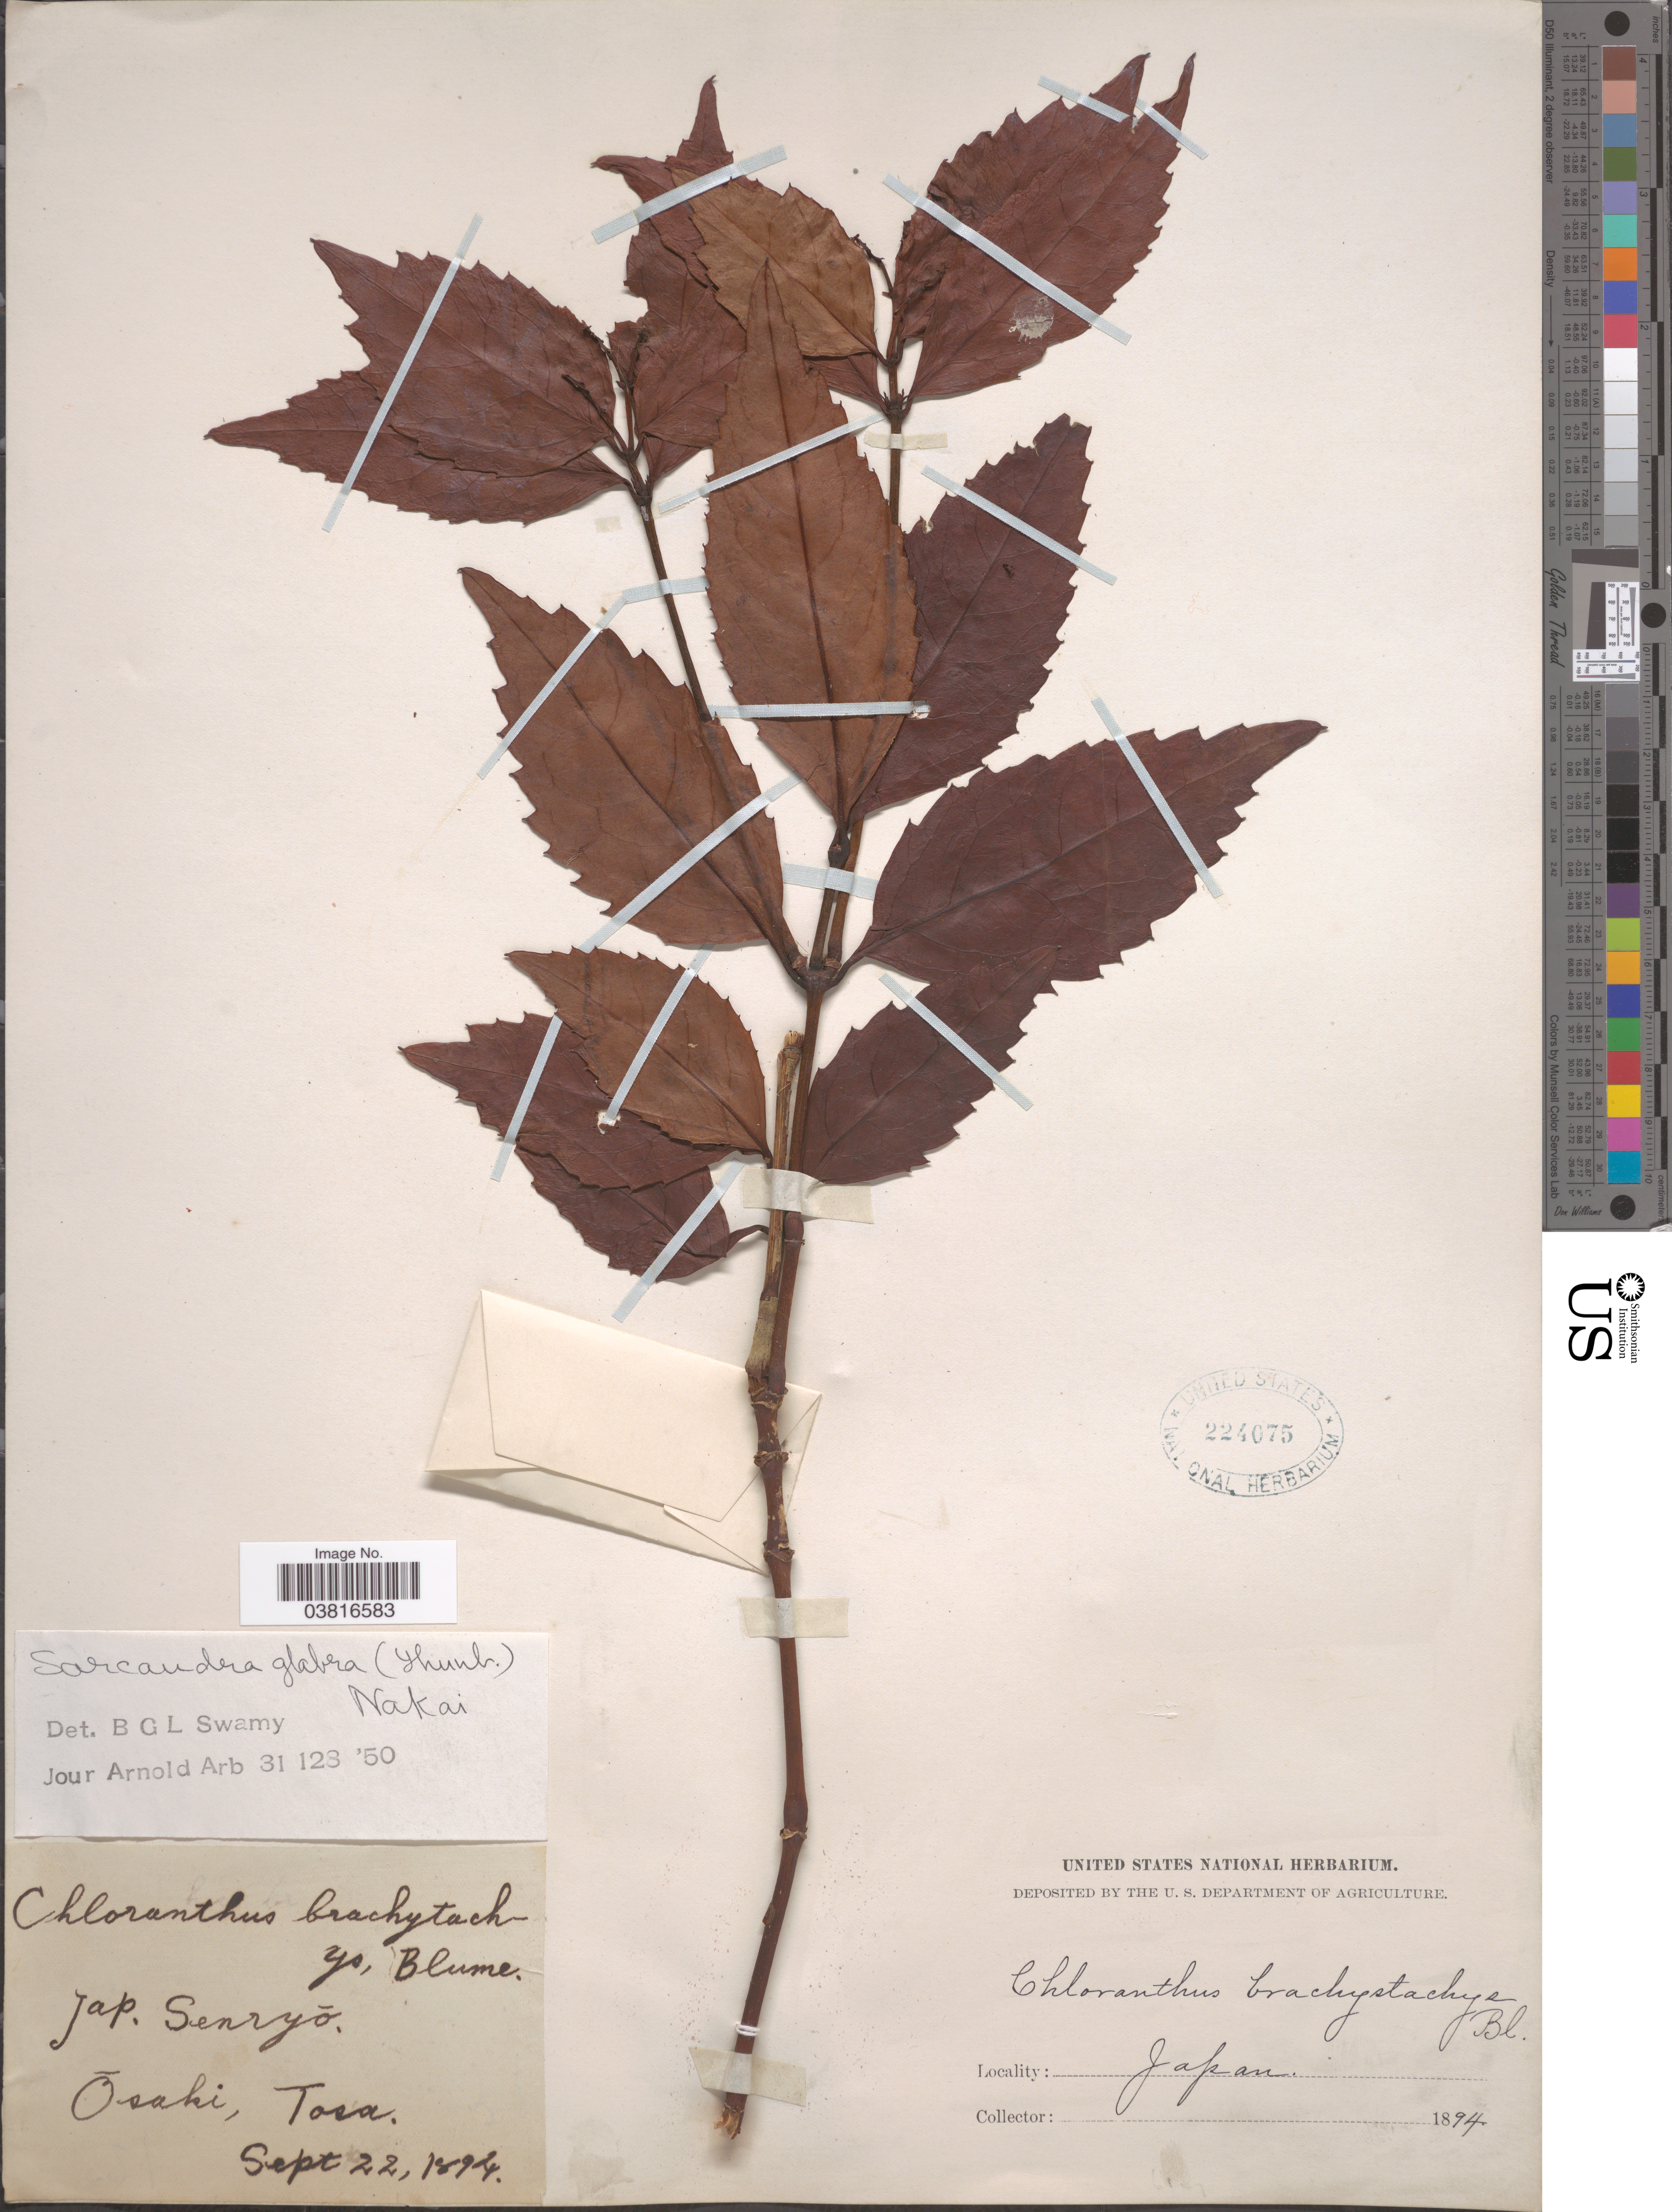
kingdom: Plantae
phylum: Tracheophyta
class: Magnoliopsida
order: Chloranthales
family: Chloranthaceae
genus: Sarcandra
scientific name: Sarcandra glabra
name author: (Thunb.) Nakai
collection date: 1894-09-22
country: Japan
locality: Ōsaki, Tosa.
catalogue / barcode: US 224075